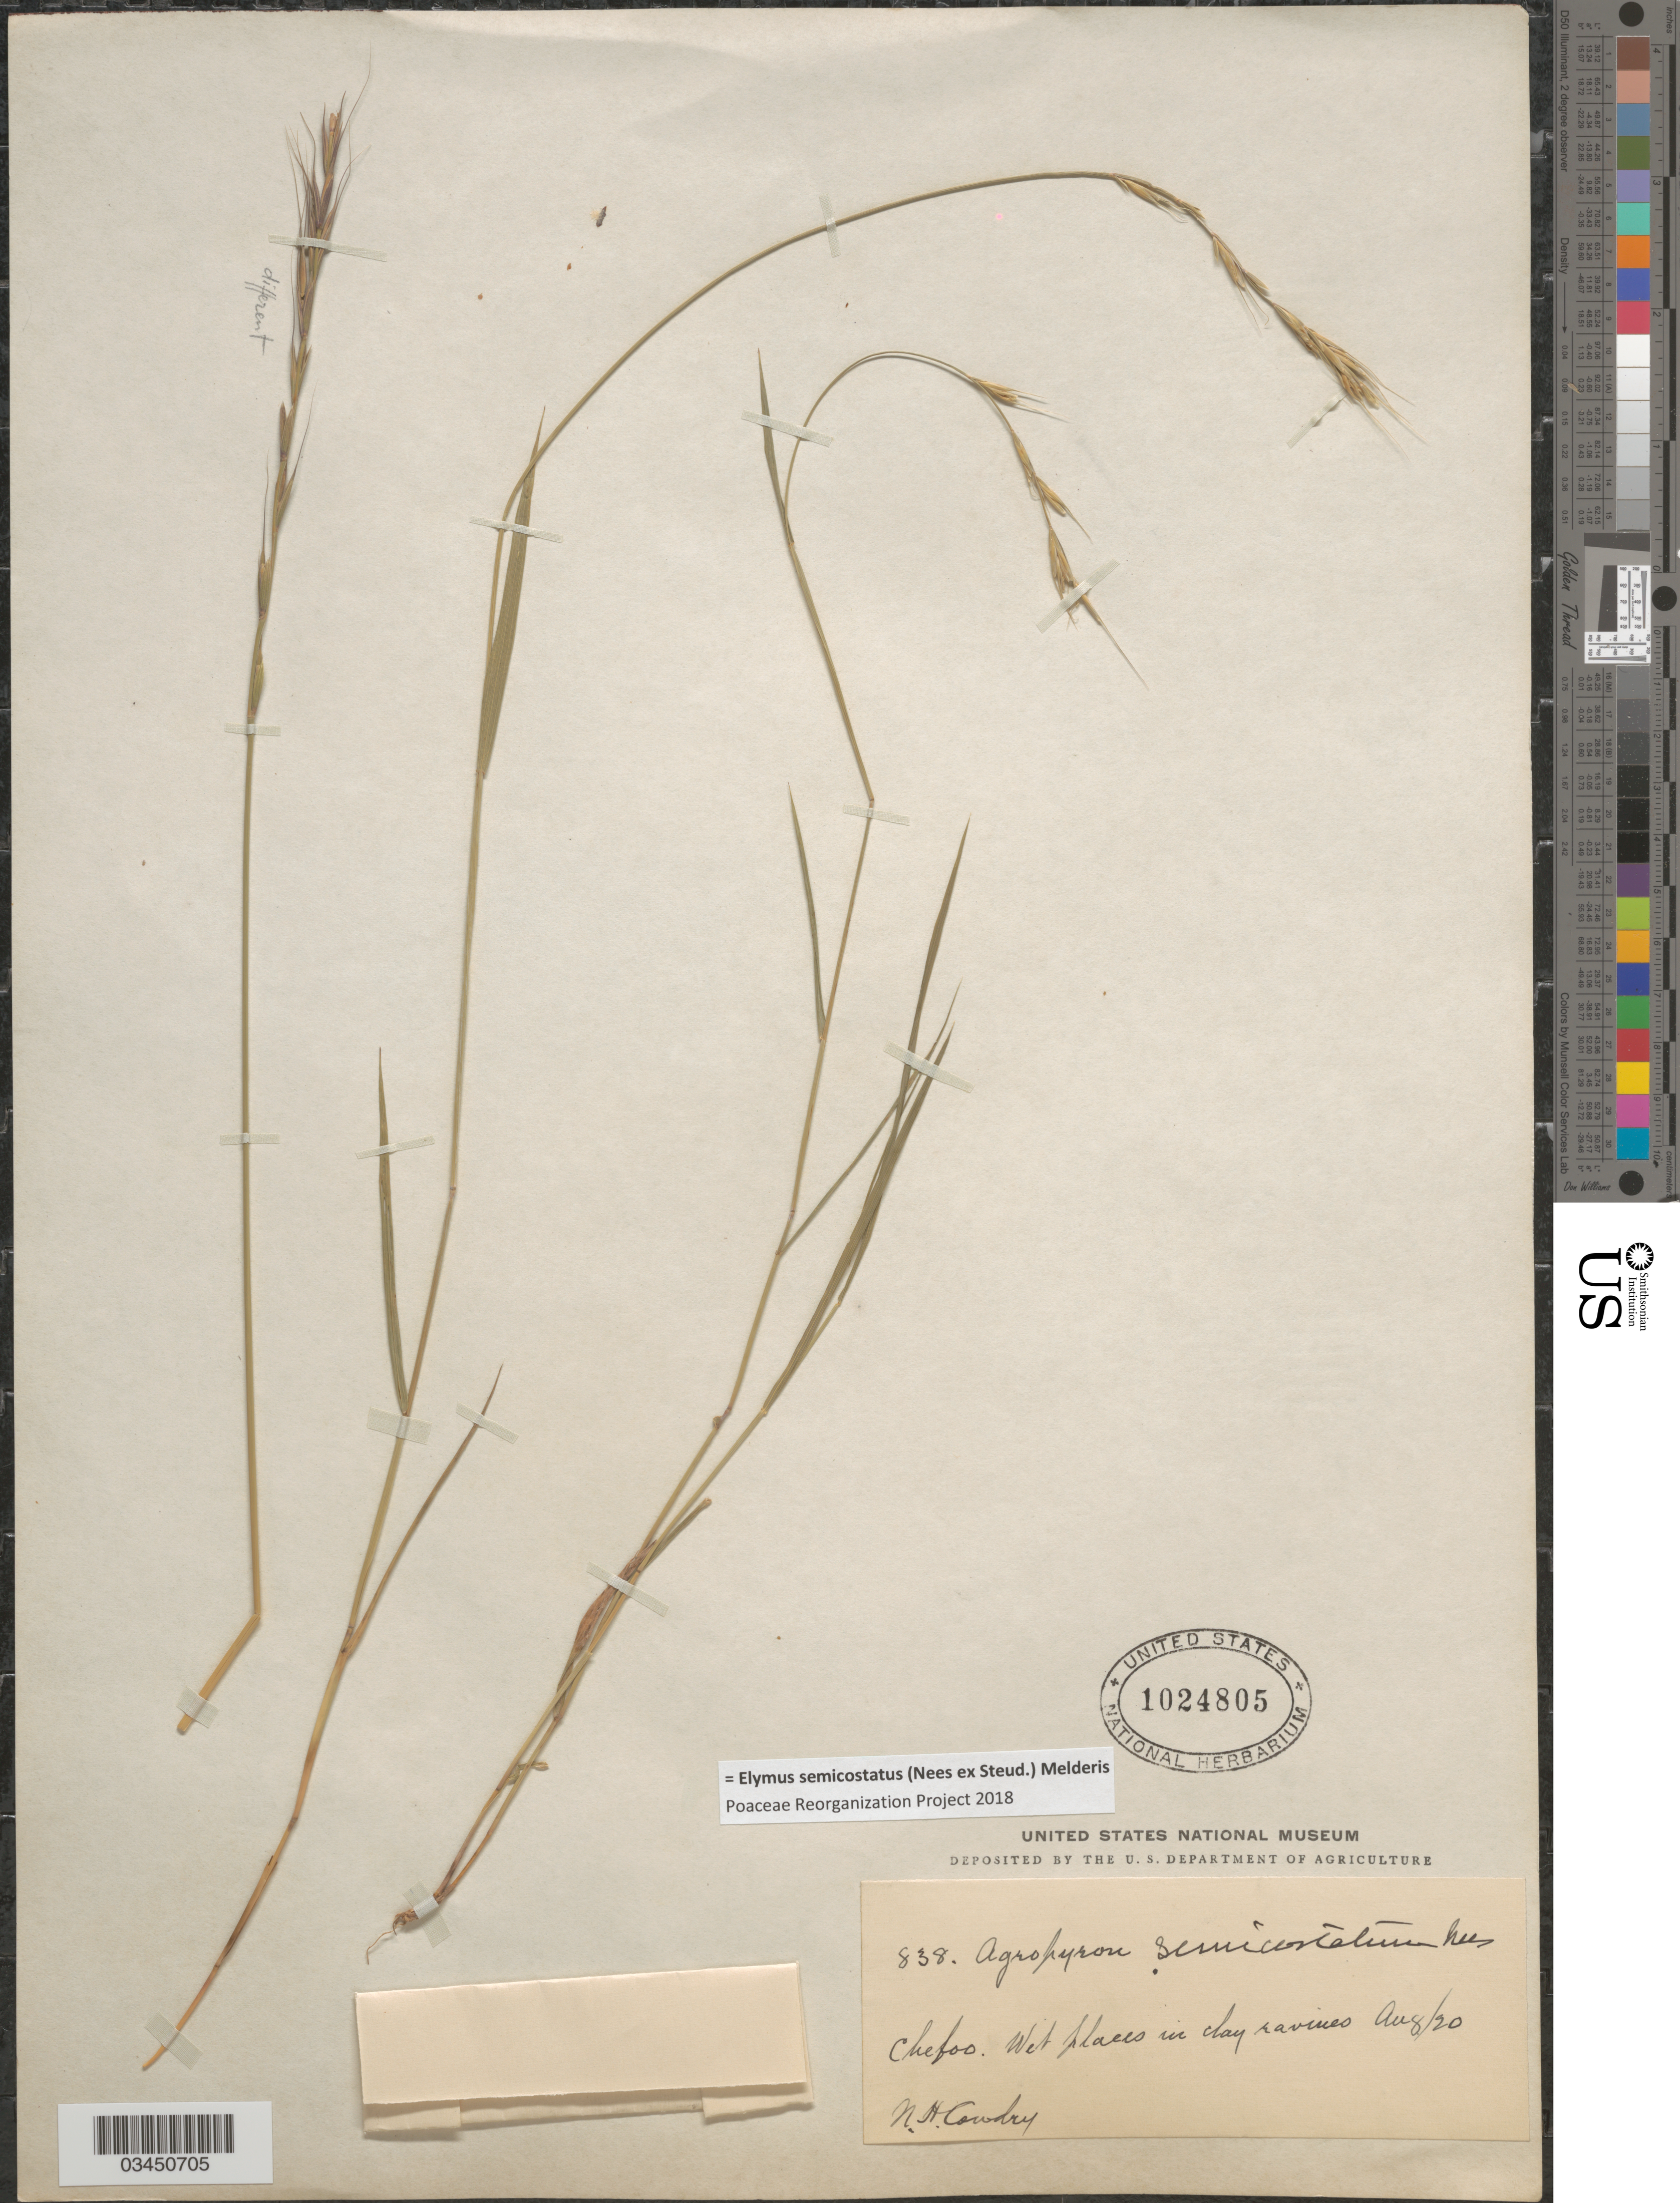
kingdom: Plantae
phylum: Tracheophyta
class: Liliopsida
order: Poales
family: Poaceae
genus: Elymus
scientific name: Elymus semicostatus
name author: (Nees ex Steud.) Melderis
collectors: N. H. Cowdry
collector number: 838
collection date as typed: Transcribed d/m/y: /8/20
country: China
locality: Chefoo. Wet places in clay ravines.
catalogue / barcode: US 1024805